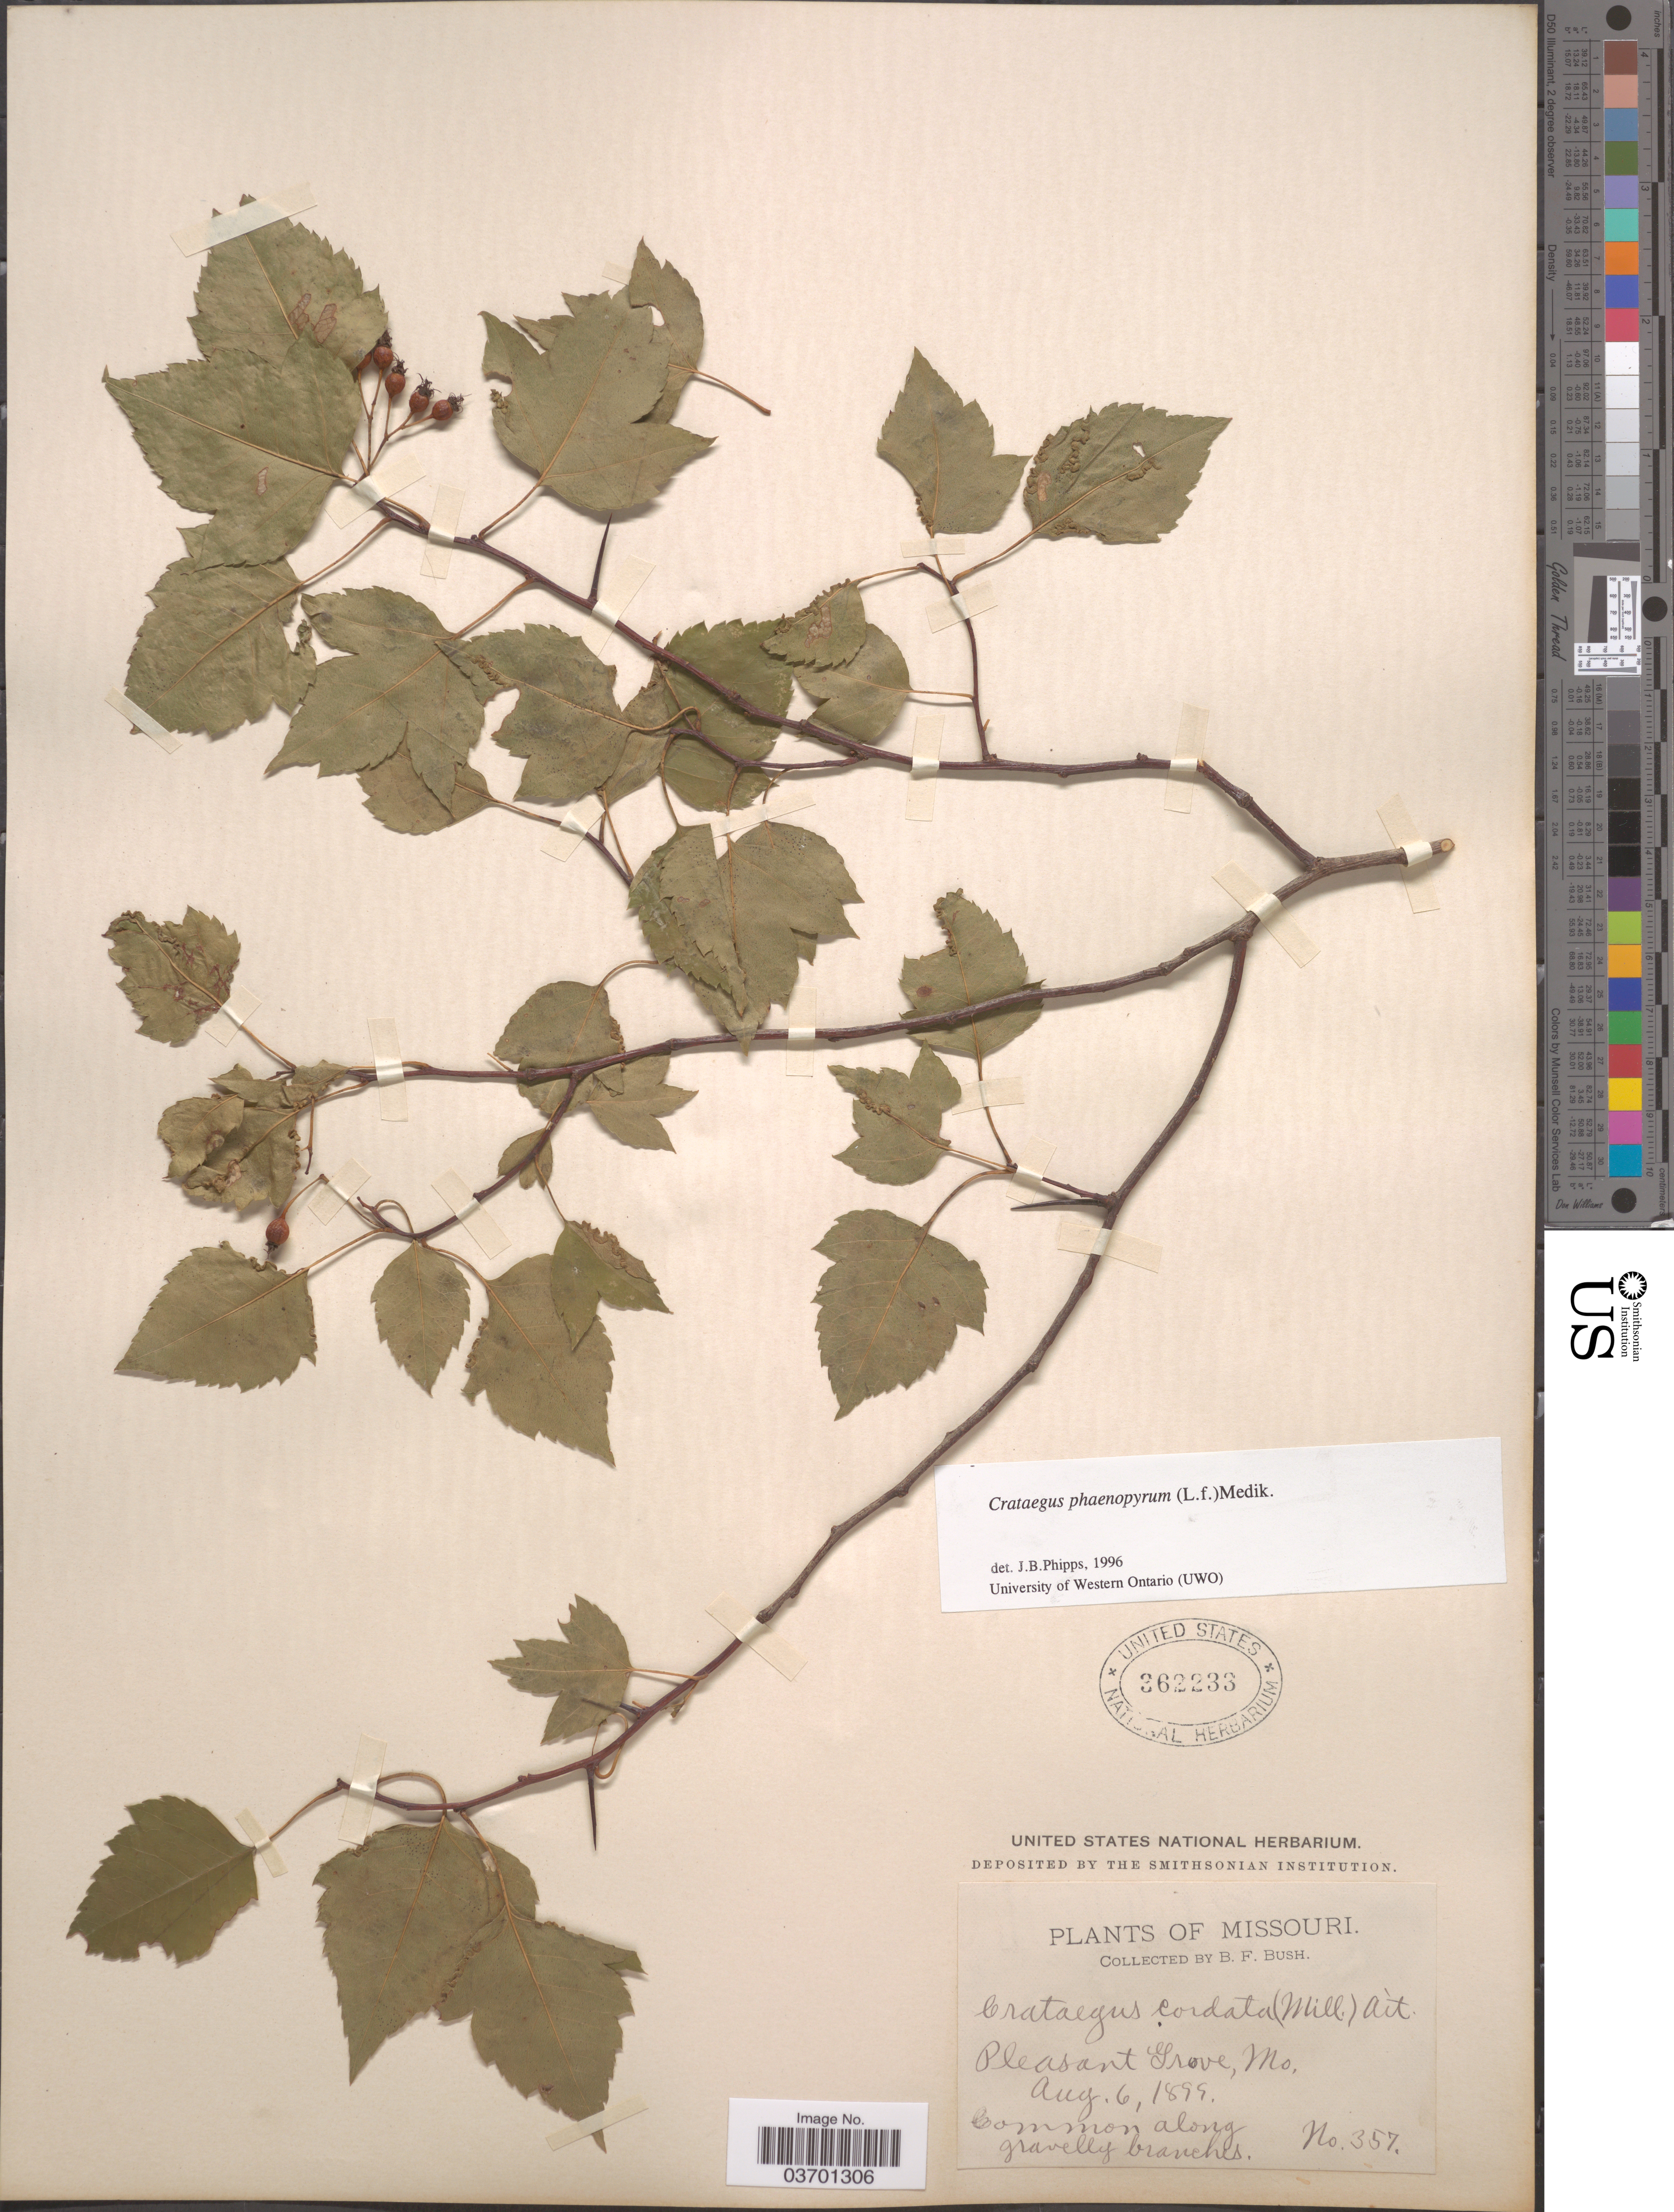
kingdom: Plantae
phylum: Tracheophyta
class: Magnoliopsida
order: Rosales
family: Rosaceae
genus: Crataegus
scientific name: Crataegus phaenopyrum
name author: (L. f.) Medik.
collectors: B. F. Bush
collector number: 357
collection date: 1899-08-06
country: United States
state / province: Missouri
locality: Pleasant Grove.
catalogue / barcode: US 362233